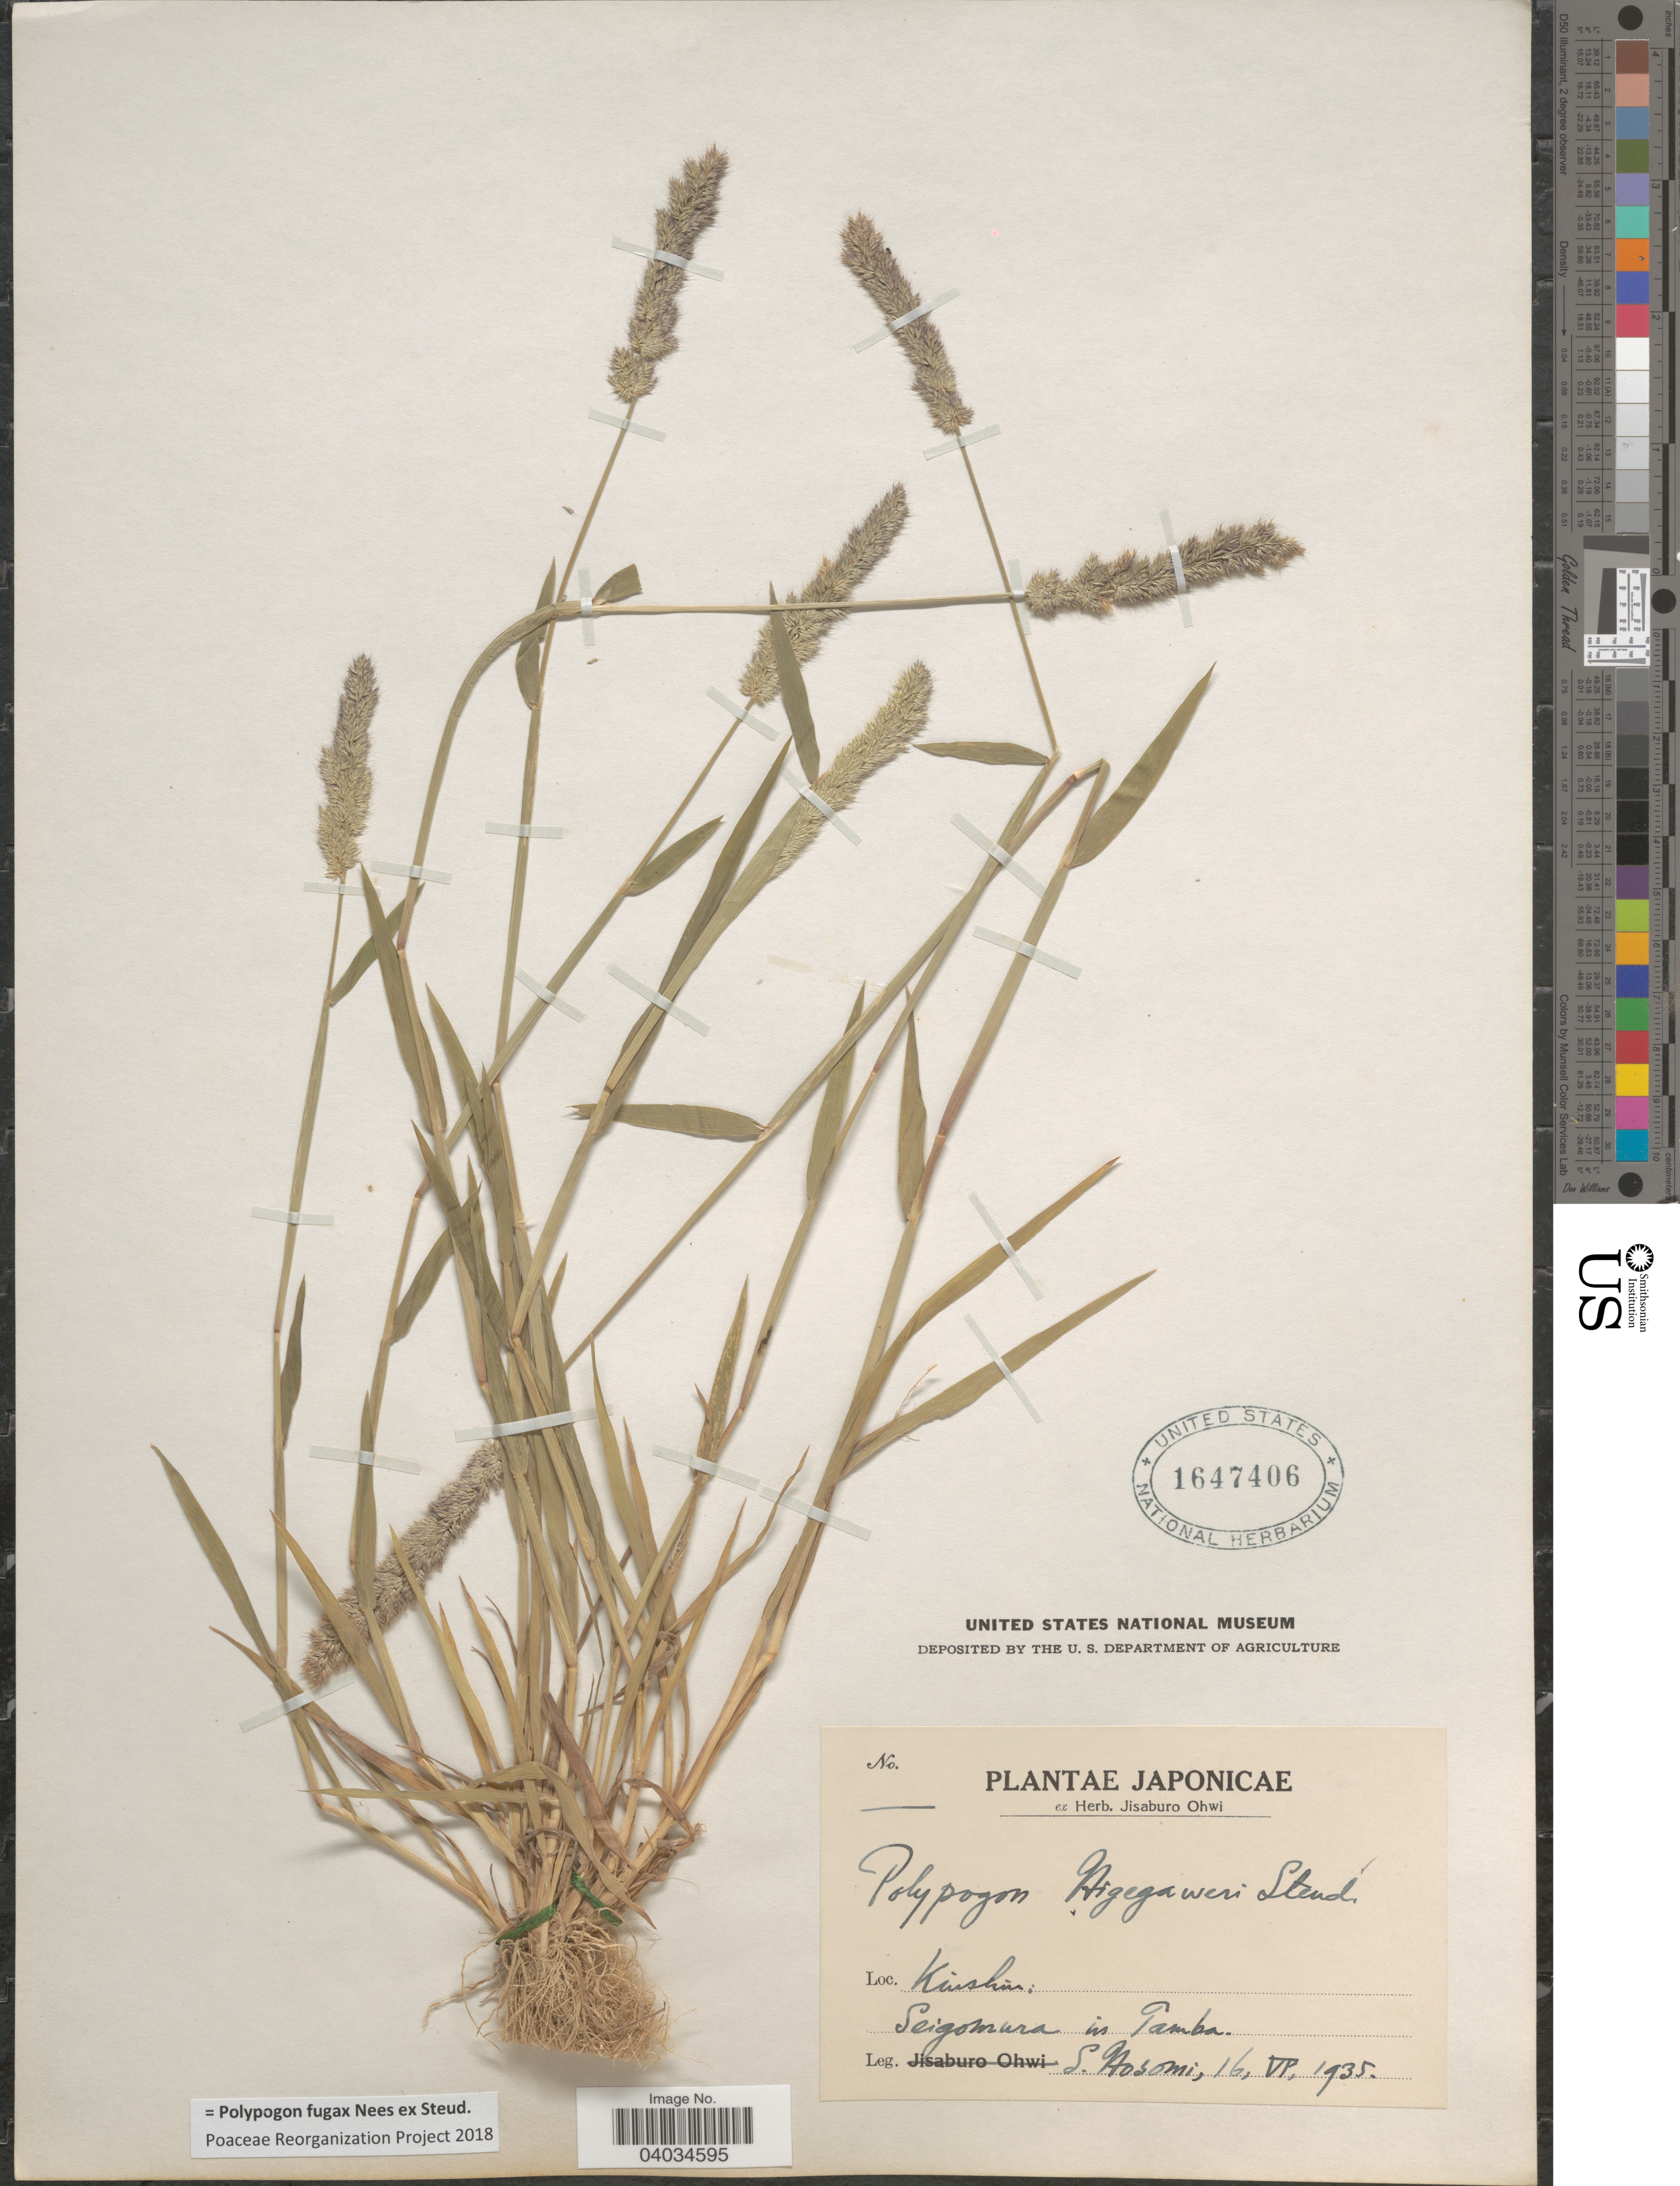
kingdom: Plantae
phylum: Tracheophyta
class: Liliopsida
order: Poales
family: Poaceae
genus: Polypogon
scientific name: Polypogon fugax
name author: Nees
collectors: S. Hosomi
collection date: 1935-06-16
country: Japan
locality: Kiushiu: Seigomura in Tamba.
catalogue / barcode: US 1647406